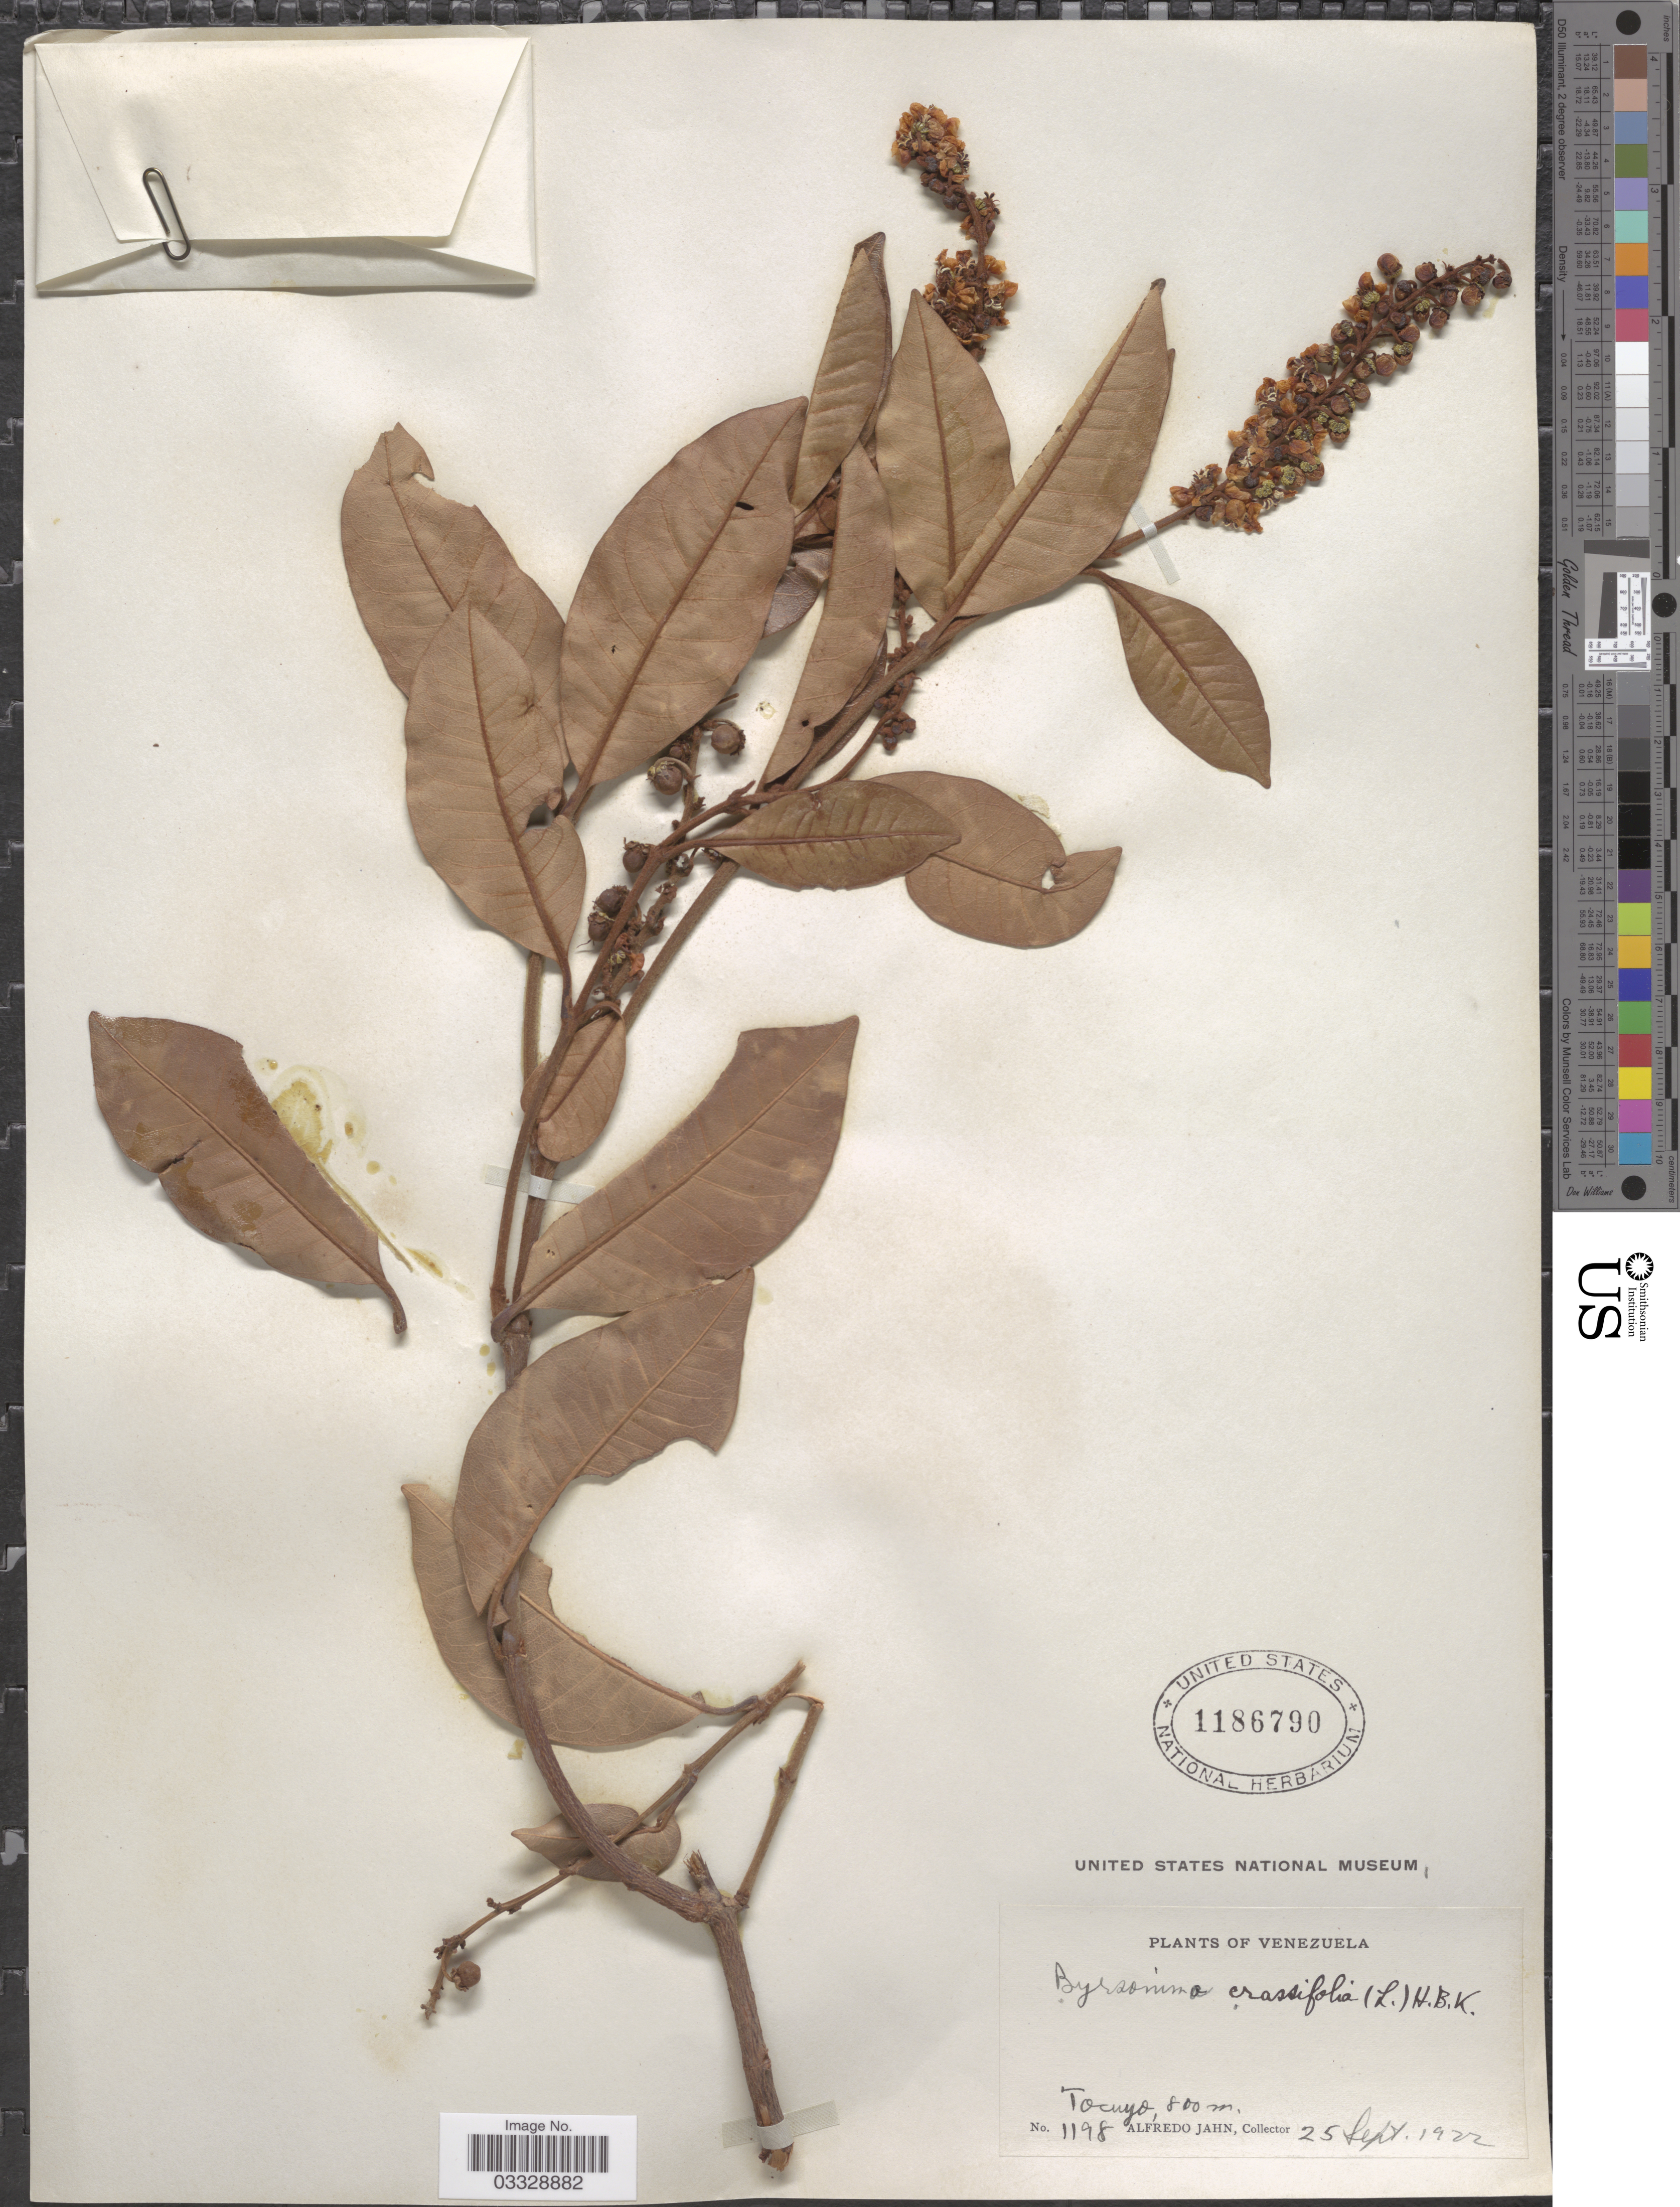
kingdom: Plantae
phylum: Tracheophyta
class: Magnoliopsida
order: Malpighiales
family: Malpighiaceae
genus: Byrsonima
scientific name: Byrsonima crassifolia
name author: (L.) Kunth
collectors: A. Jahn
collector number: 1198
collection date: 1922-09-25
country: Venezuela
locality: Tocuyo.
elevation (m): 800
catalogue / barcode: US 1186790